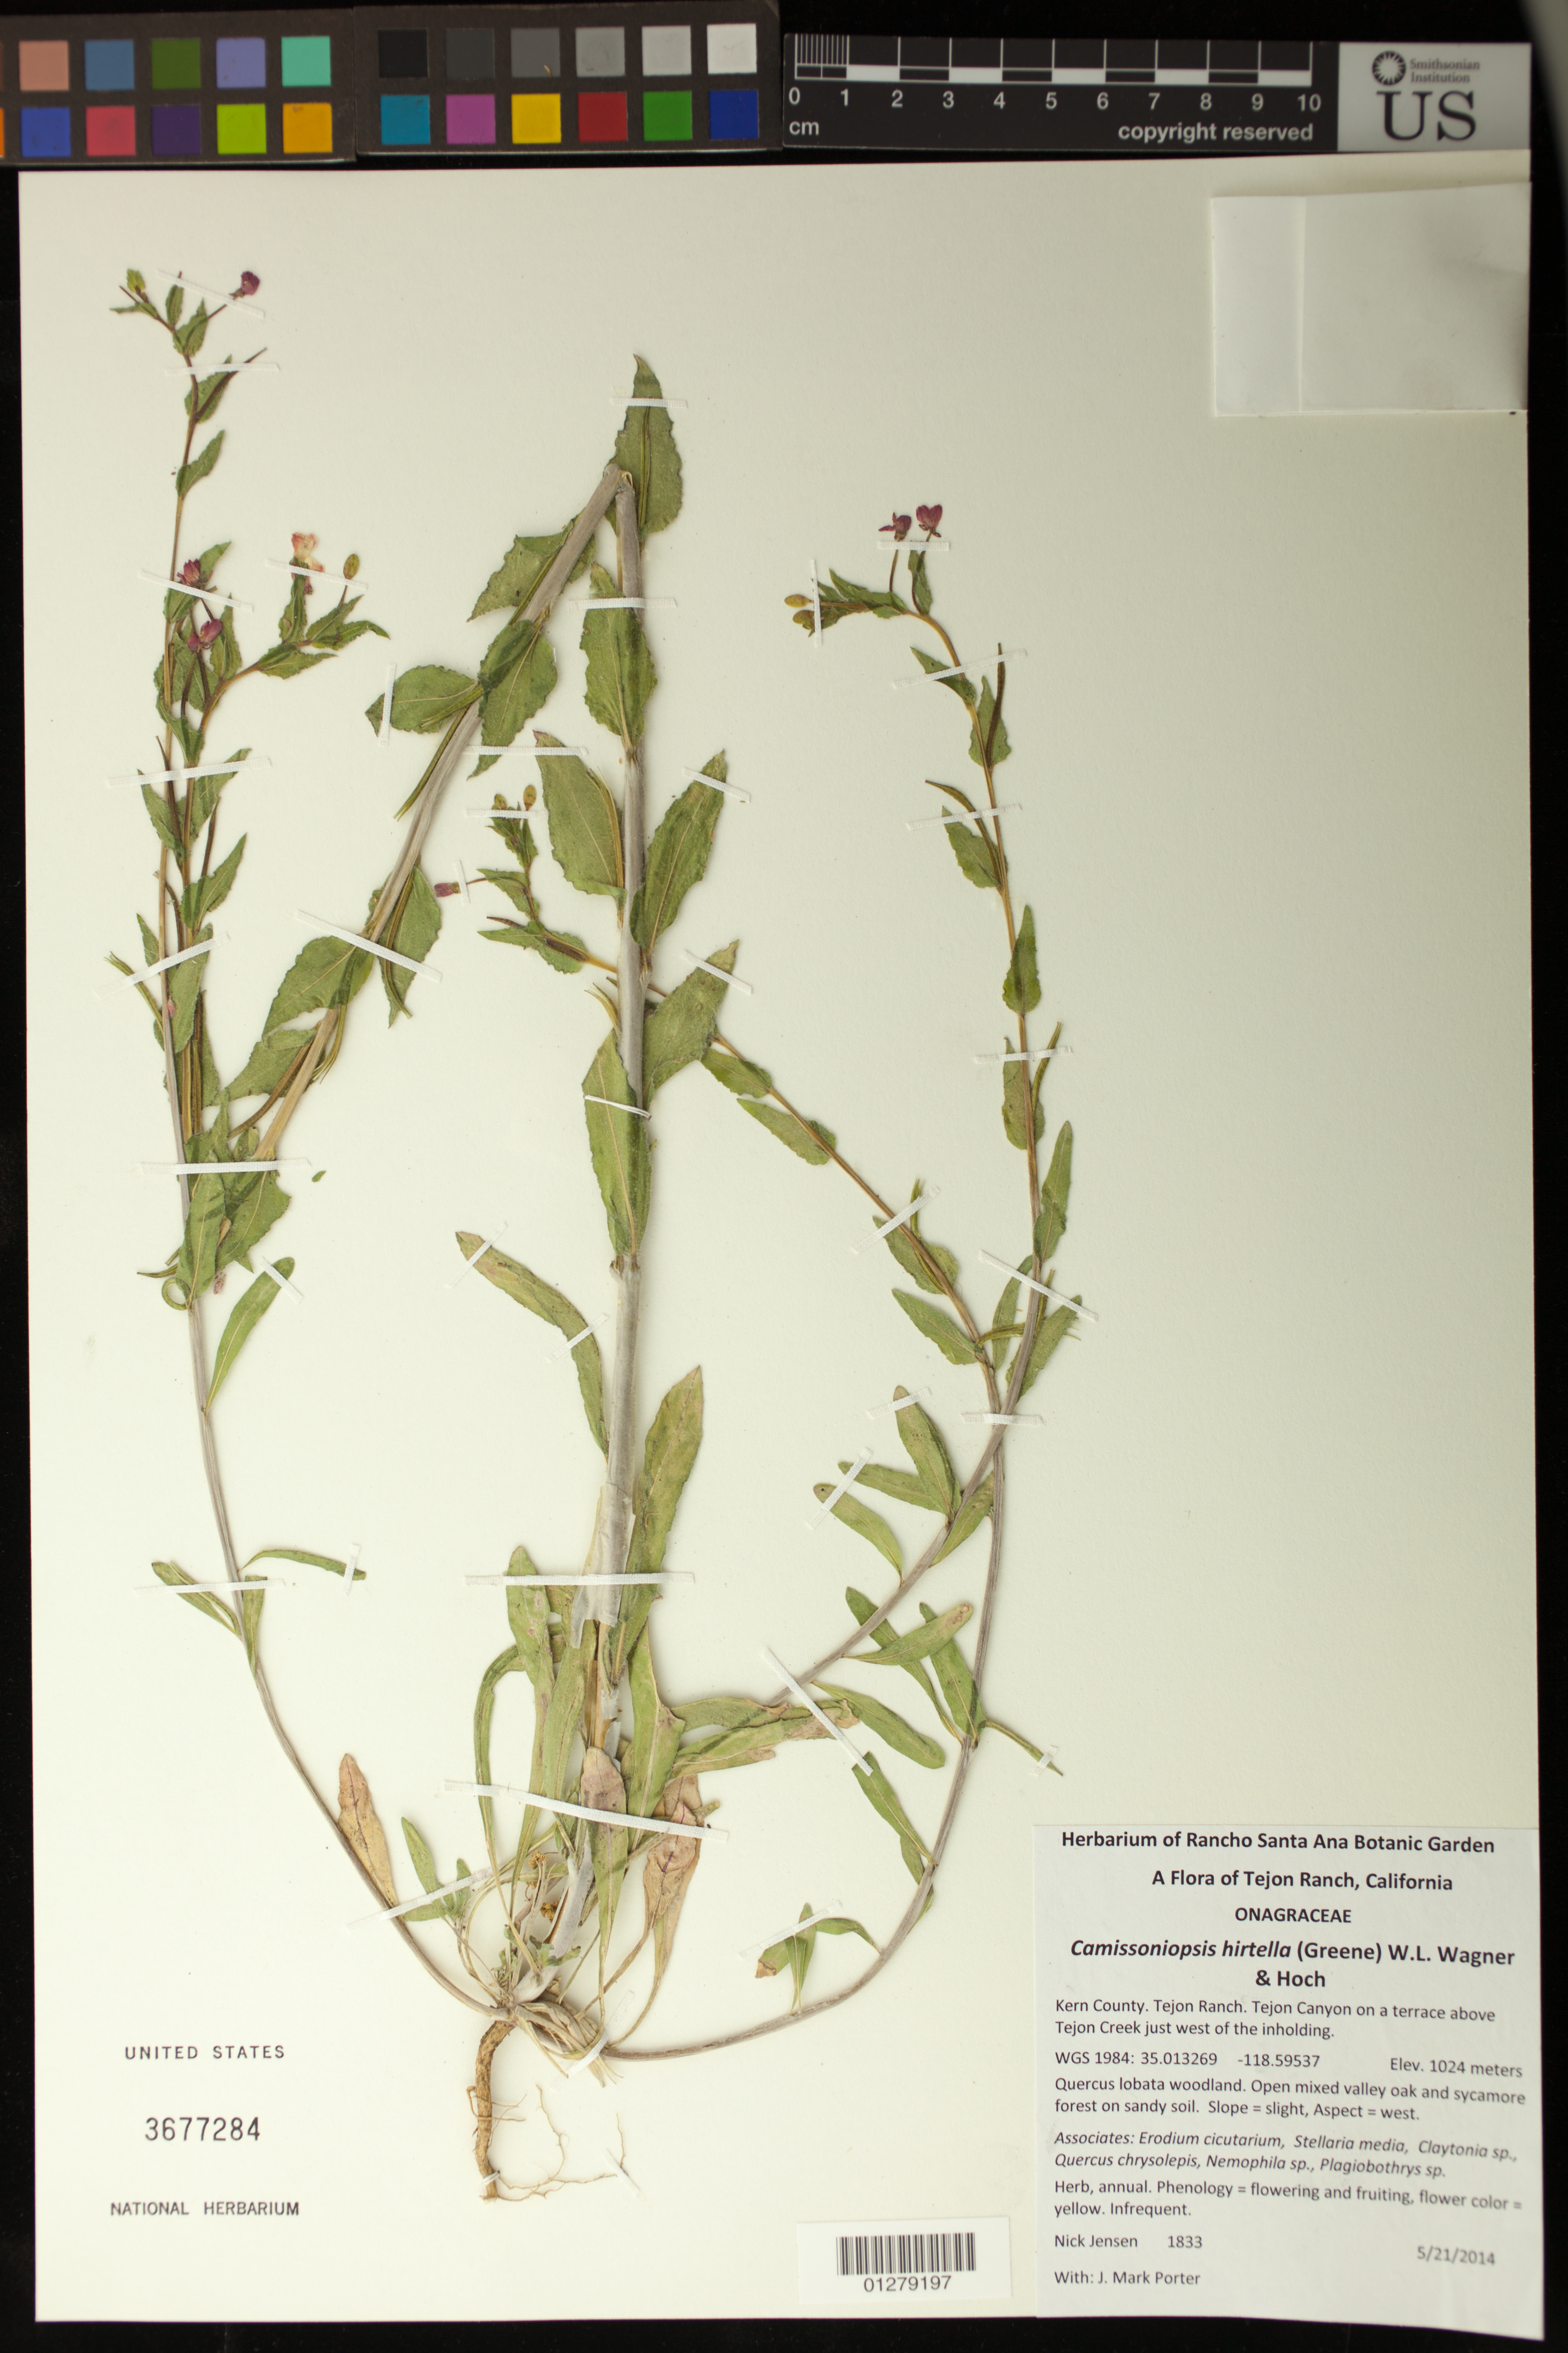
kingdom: Plantae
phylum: Tracheophyta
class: Magnoliopsida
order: Myrtales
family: Onagraceae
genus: Camissoniopsis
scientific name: Camissoniopsis hirtella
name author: (Greene) W.L. Wagner & Hoch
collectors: N. Jensen & J. M. Porter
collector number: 1833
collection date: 2014-05-21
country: United States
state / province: California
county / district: Kern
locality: Tejon Ranch, Tejon Canyon on a terrace above Tejon Creek just west of the inholding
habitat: Woodland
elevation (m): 1024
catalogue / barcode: US 3677284